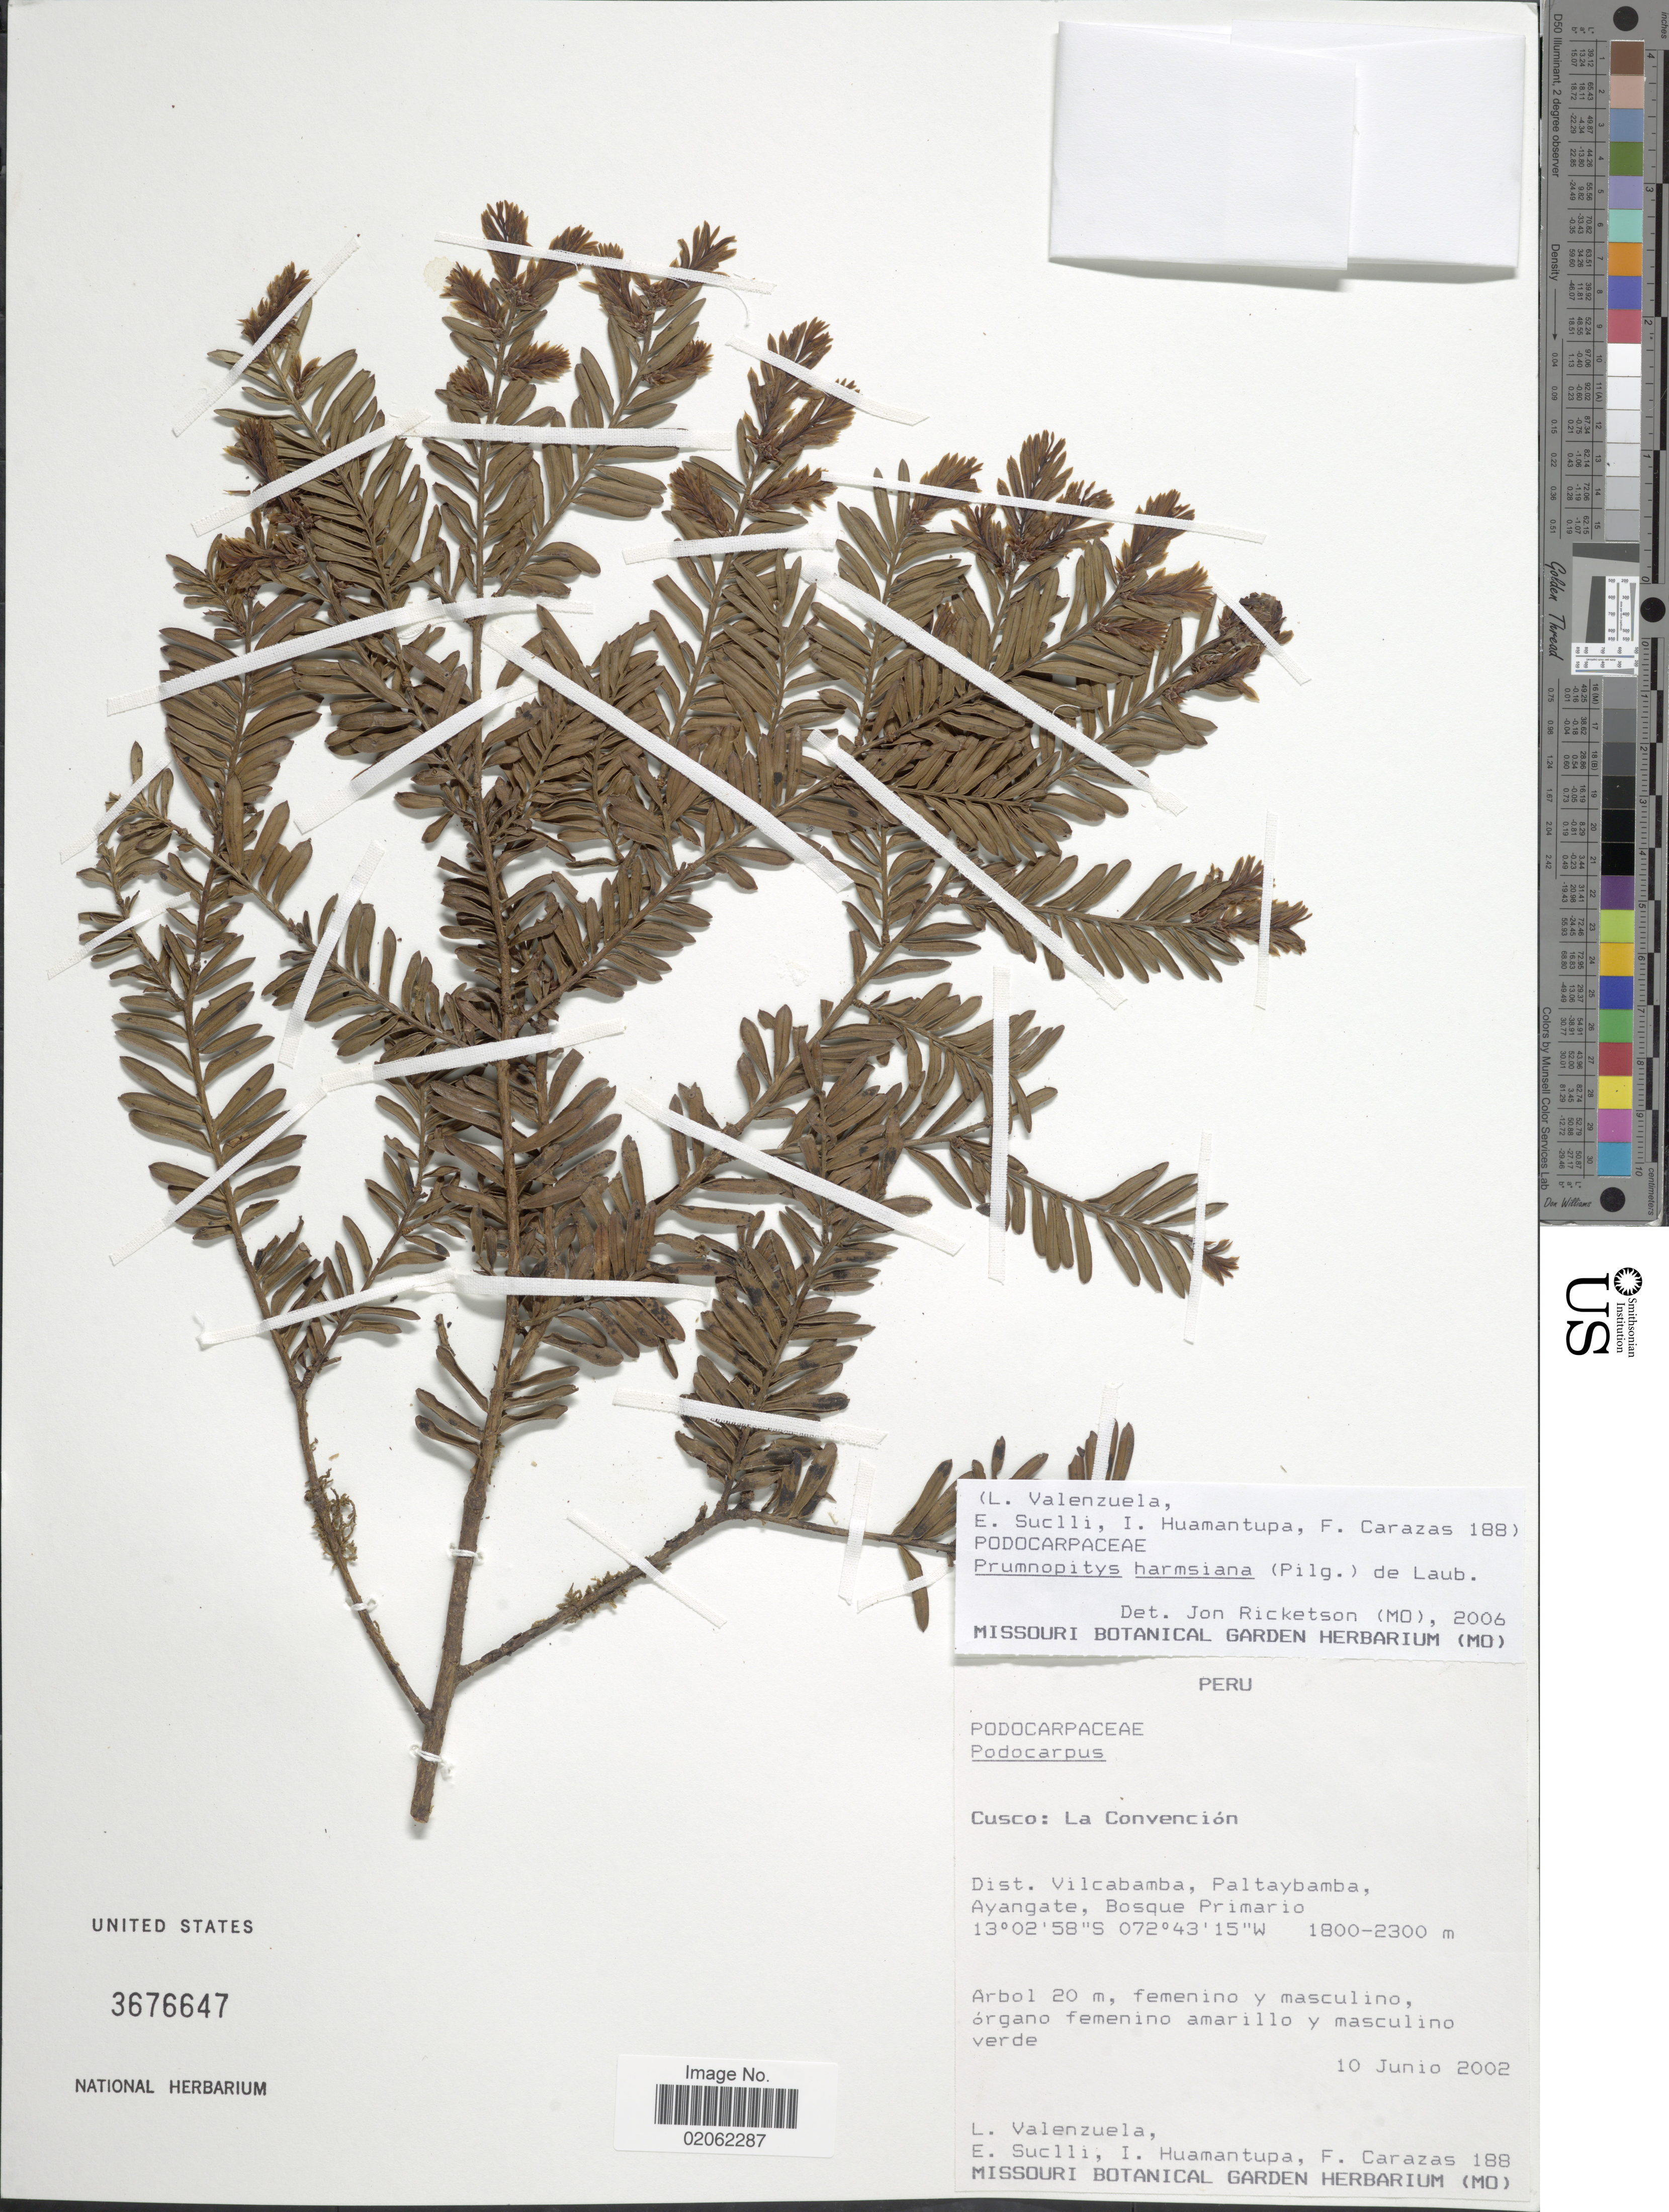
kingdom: Plantae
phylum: Tracheophyta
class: Pinopsida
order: Pinales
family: Podocarpaceae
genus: Prumnopitys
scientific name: Prumnopitys harmsiana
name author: (Pilg.) de Laub.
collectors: L. Valenzuela, E. Suclli, I. Huamantupa & F. Carazas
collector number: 188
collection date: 2002-06-10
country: Peru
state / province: Cusco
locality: La Convención, Dist Vilcabamba, Paltaybamba, Ayangate, Bosque Primario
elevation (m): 1800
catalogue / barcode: US 3676647